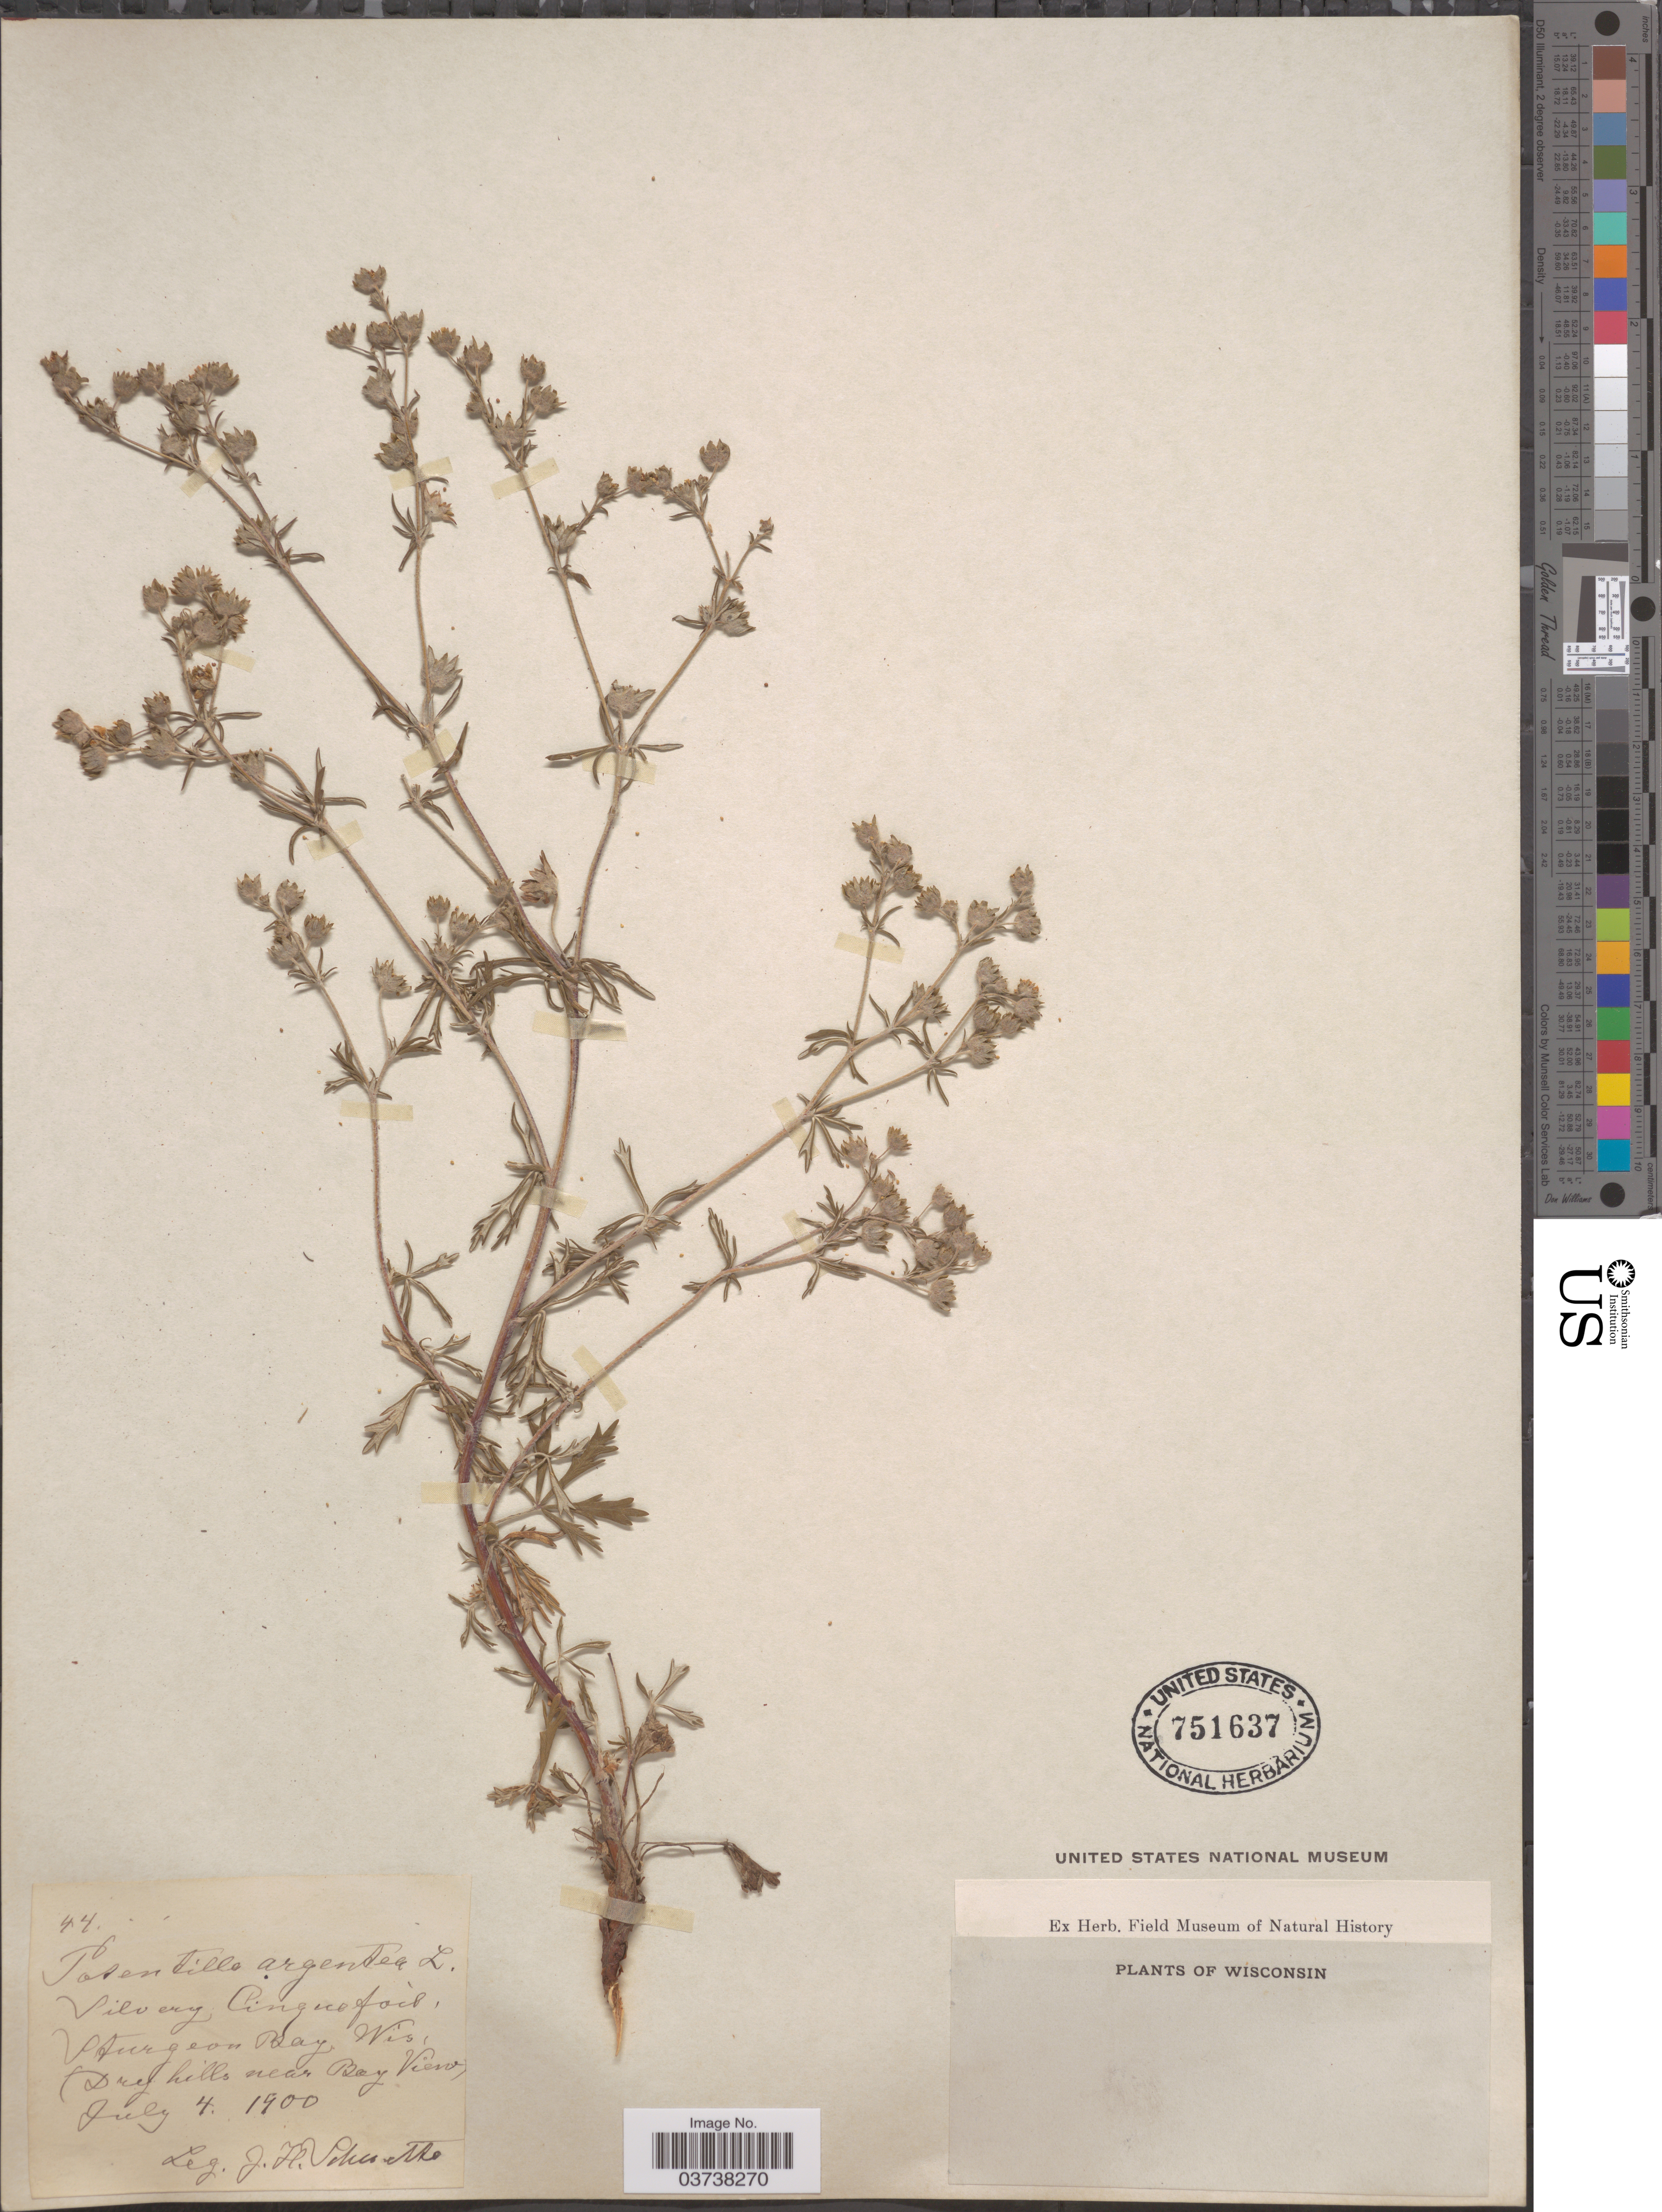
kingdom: Plantae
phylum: Tracheophyta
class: Magnoliopsida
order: Rosales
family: Rosaceae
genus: Potentilla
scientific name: Potentilla argentea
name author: L.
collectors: J. H. Schuette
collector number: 44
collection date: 1900-07-04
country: United States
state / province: Wisconsin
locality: Sturgeon Bay, dry hills near Bay View.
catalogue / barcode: US 751637